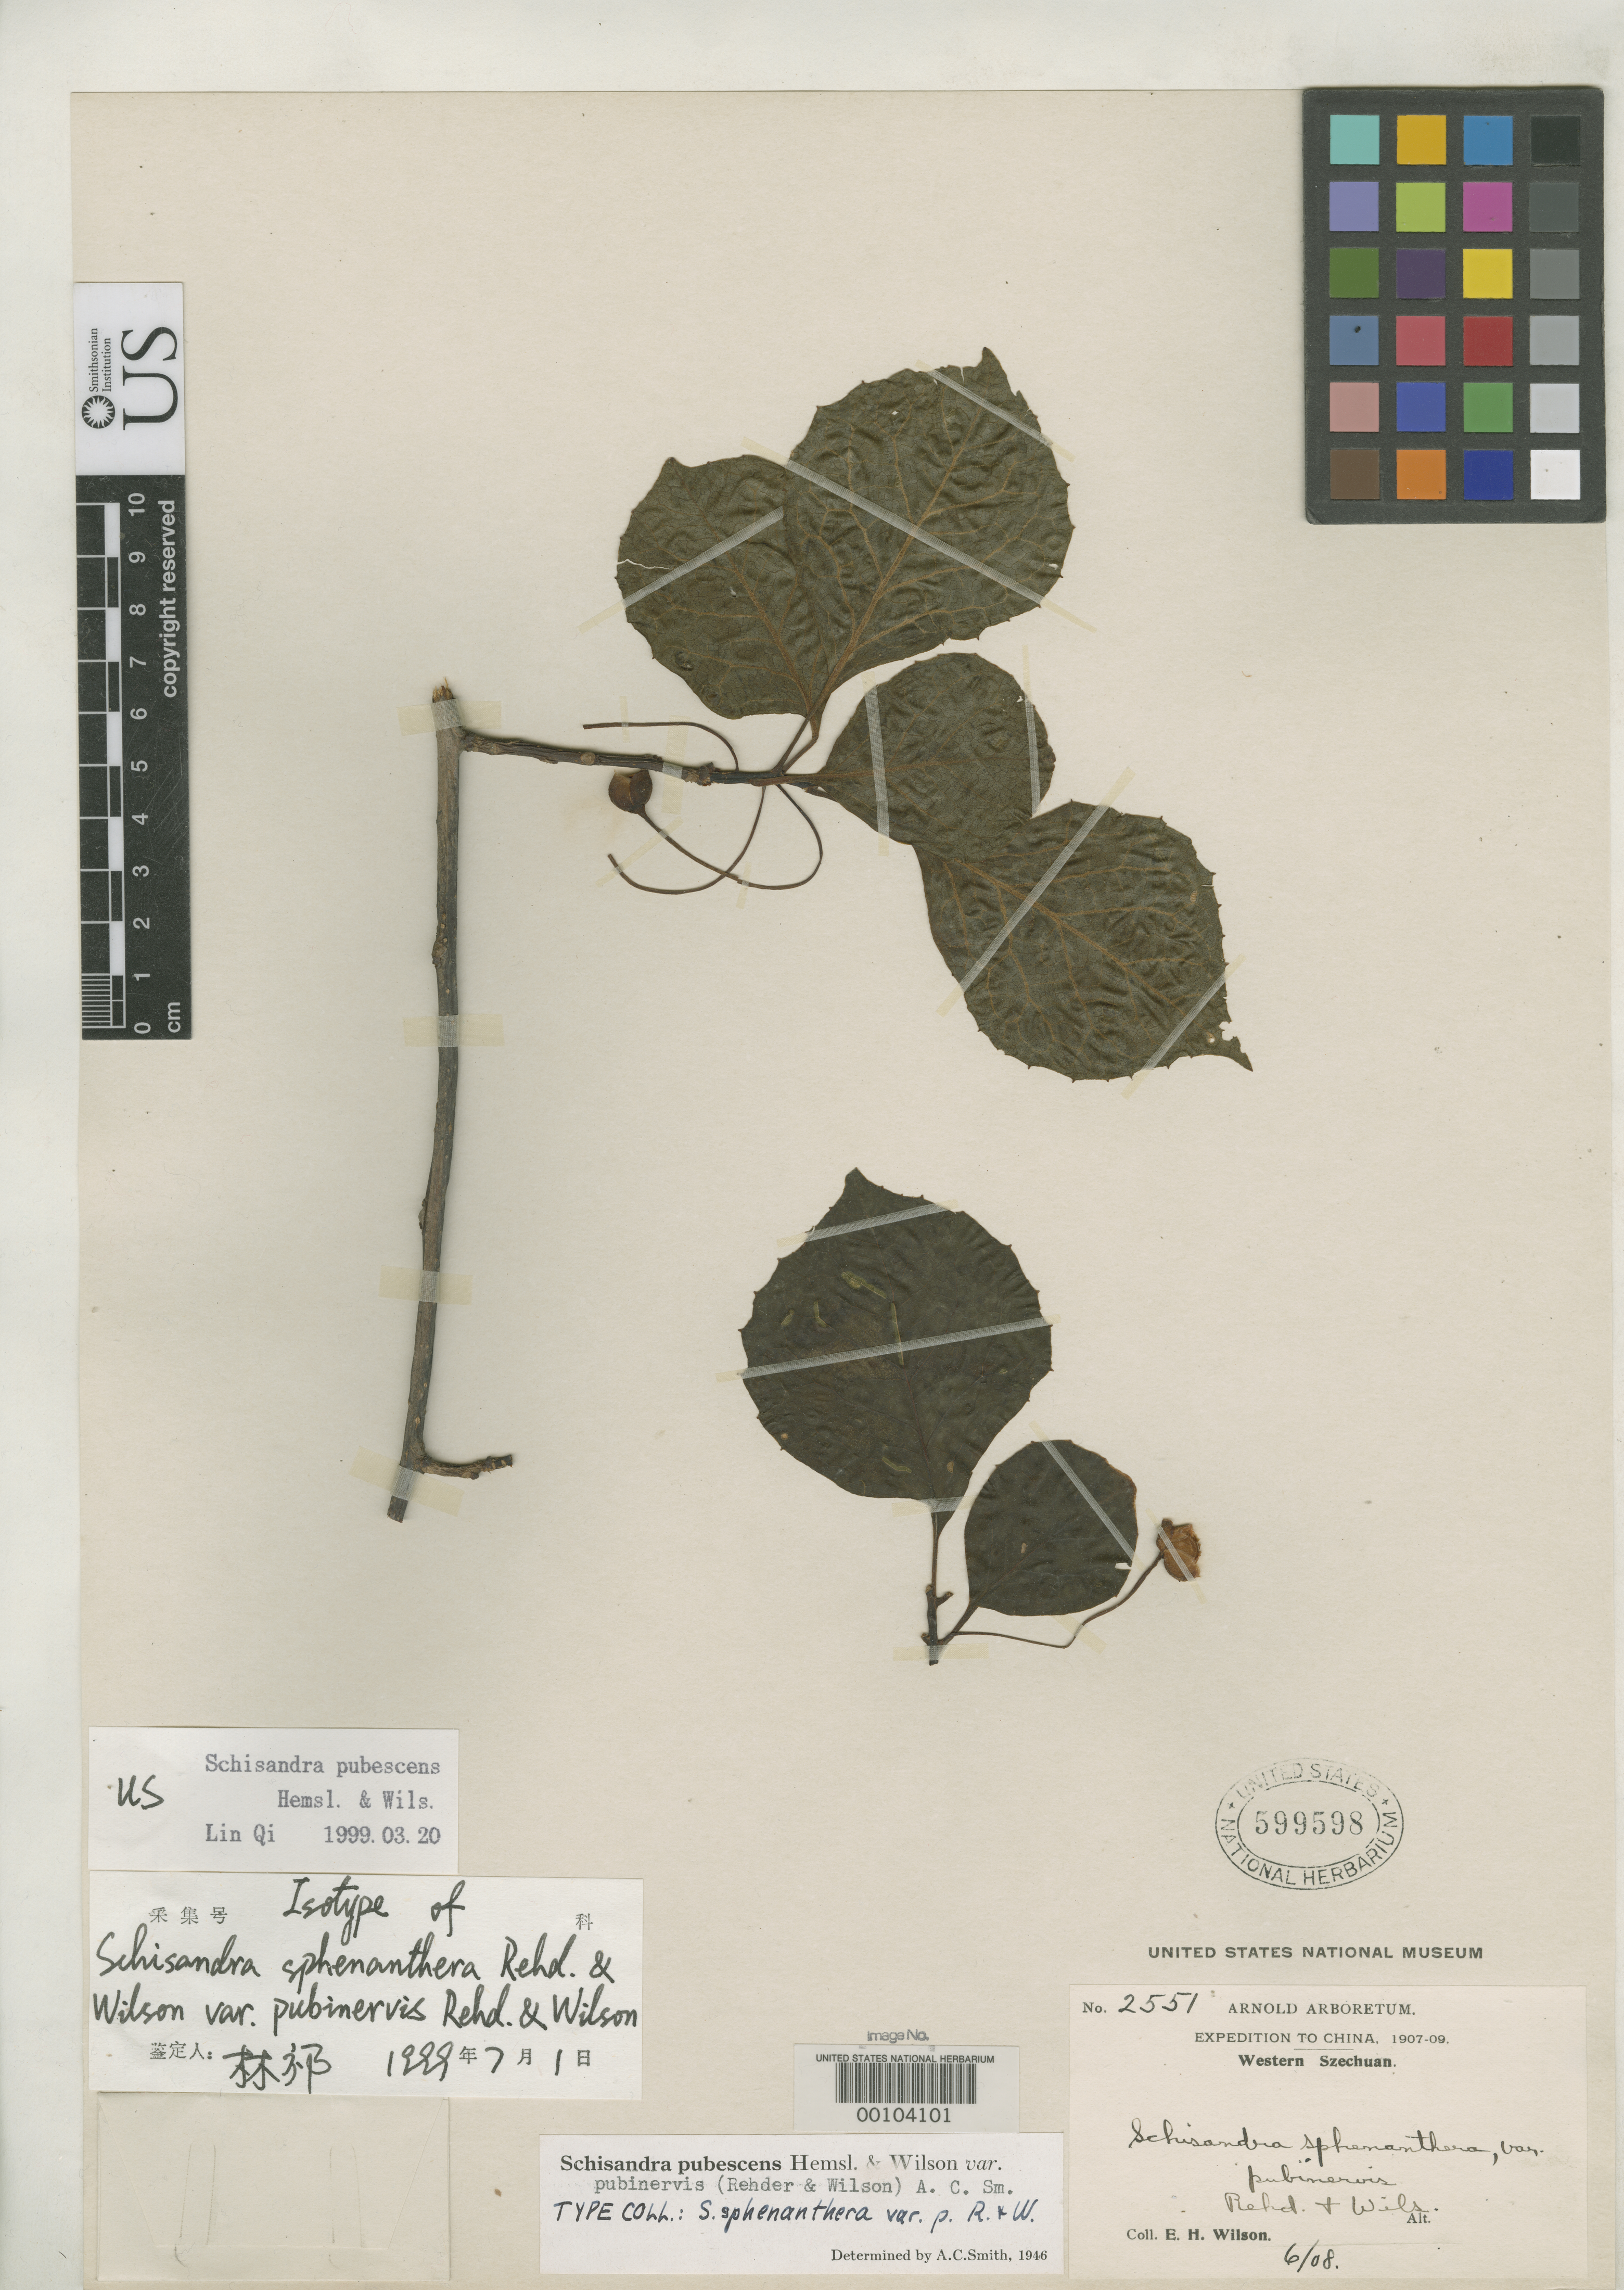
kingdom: Plantae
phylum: Tracheophyta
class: Magnoliopsida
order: Austrobaileyales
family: Schisandraceae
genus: Schisandra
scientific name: Schisandra sphenanthera var. pubinervis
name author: Rehder & E.H. Wilson in Sarg.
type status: Isotype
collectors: E. H. Wilson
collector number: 2551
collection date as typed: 19 Jun 1908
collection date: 1908-06-19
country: China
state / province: Sichuan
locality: Near Monkong Ting.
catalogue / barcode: US 599598